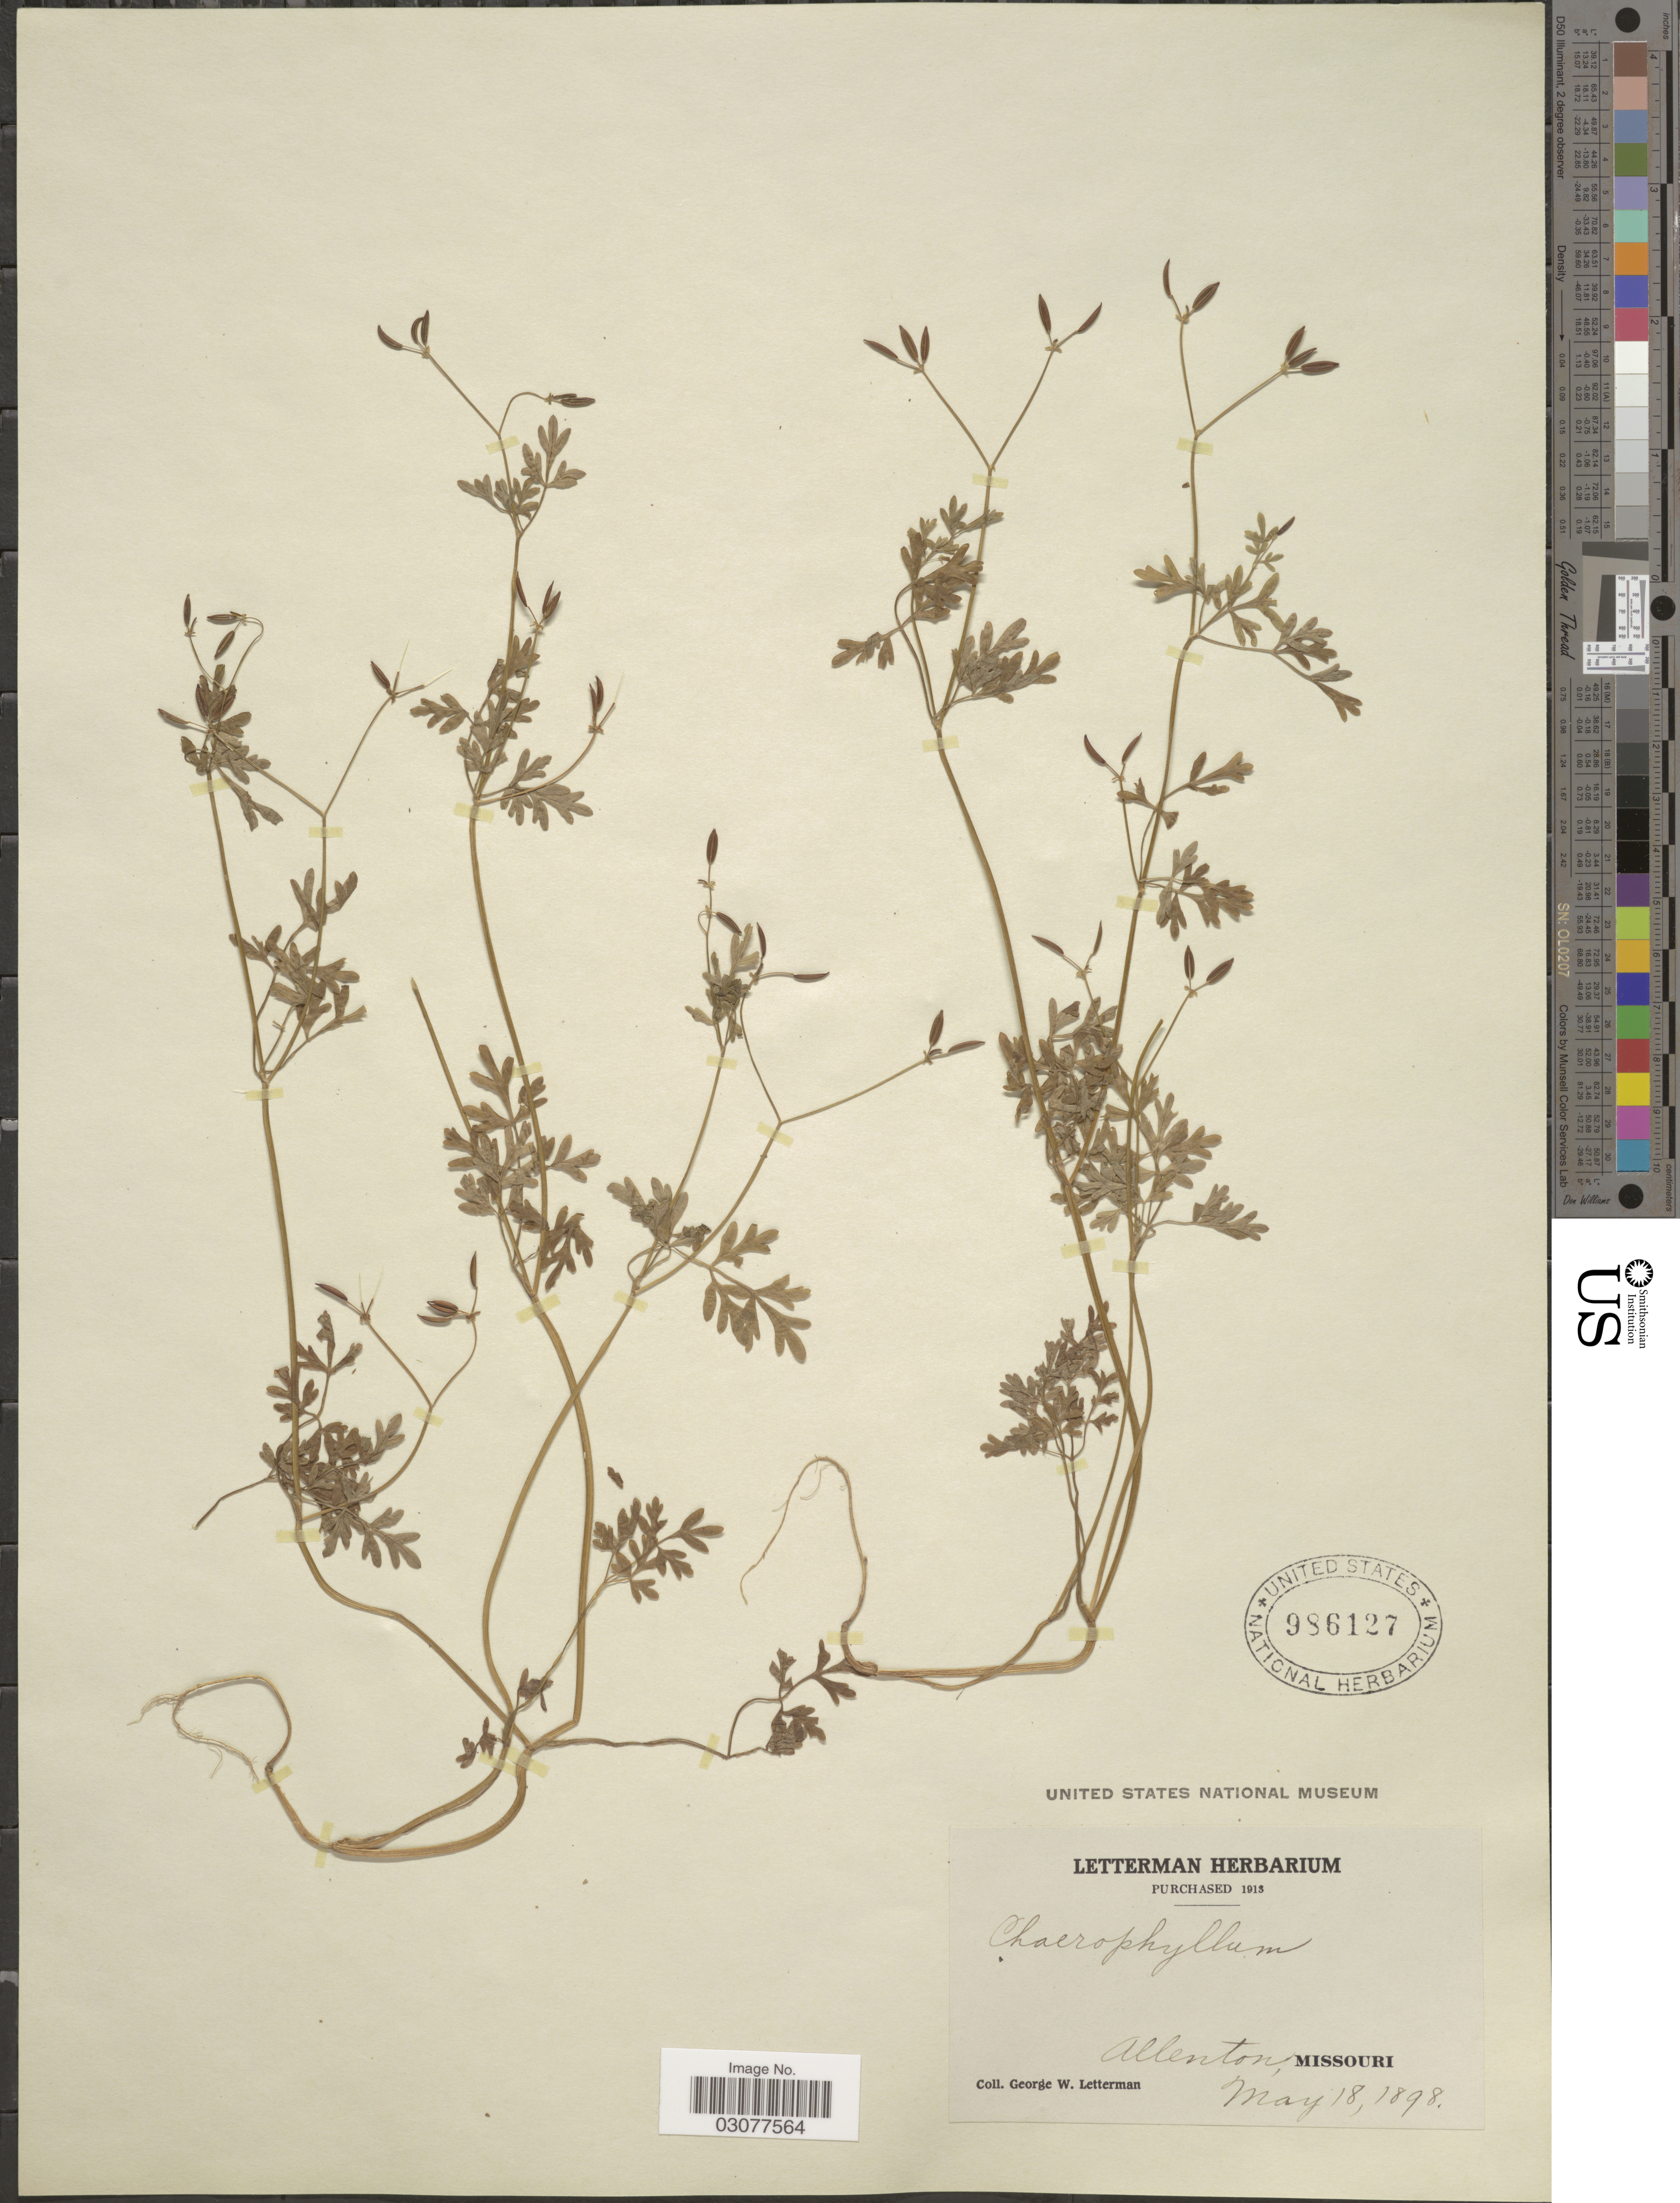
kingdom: Plantae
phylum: Tracheophyta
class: Magnoliopsida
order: Apiales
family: Apiaceae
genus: Chaerophyllum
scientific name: Chaerophyllum procumbens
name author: (L.) Crantz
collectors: G. W. Letterman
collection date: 1898-05-18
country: United States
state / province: Missouri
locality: Allenton.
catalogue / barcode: US 986127